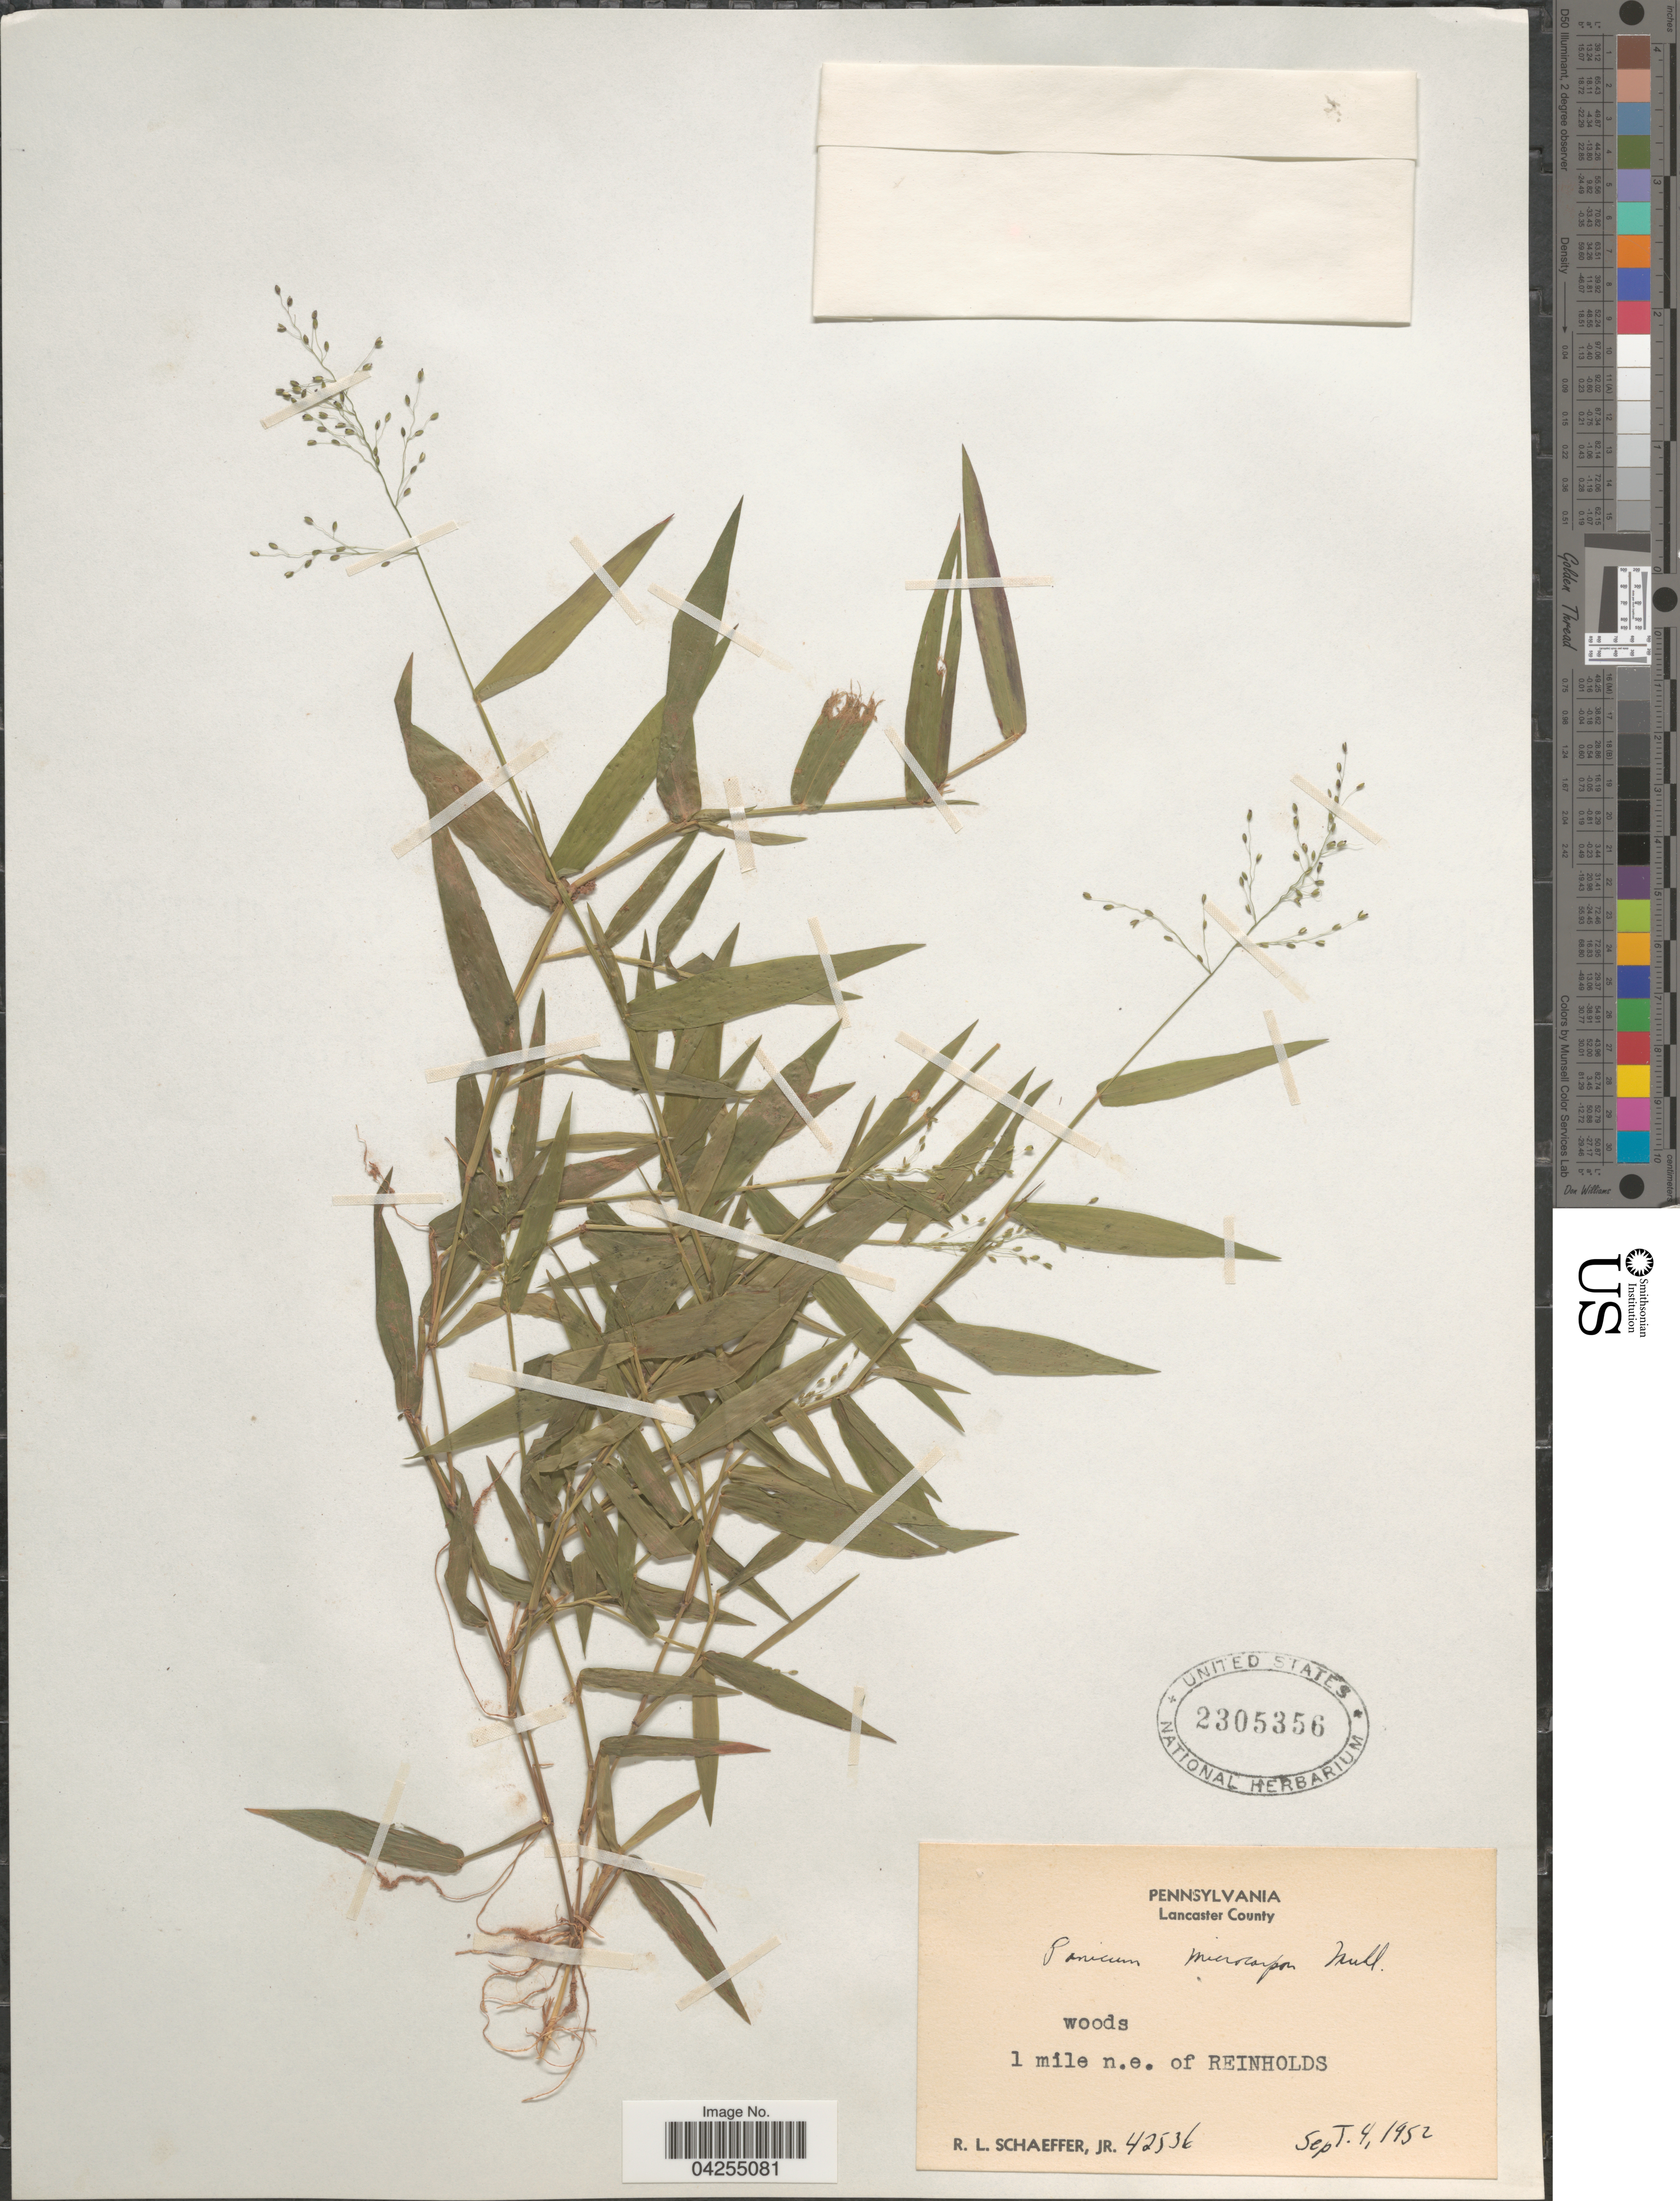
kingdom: Plantae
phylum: Tracheophyta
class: Liliopsida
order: Poales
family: Poaceae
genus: Dichanthelium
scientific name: Dichanthelium dichotomum var. dichotomum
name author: (L.) Gould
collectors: R. L. Schaeffer Jr.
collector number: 42536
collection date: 1952-09-04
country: United States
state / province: Pennsylvania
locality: Lancaster County. 1 mile n.e. of Reinholds.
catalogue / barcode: US 2305356